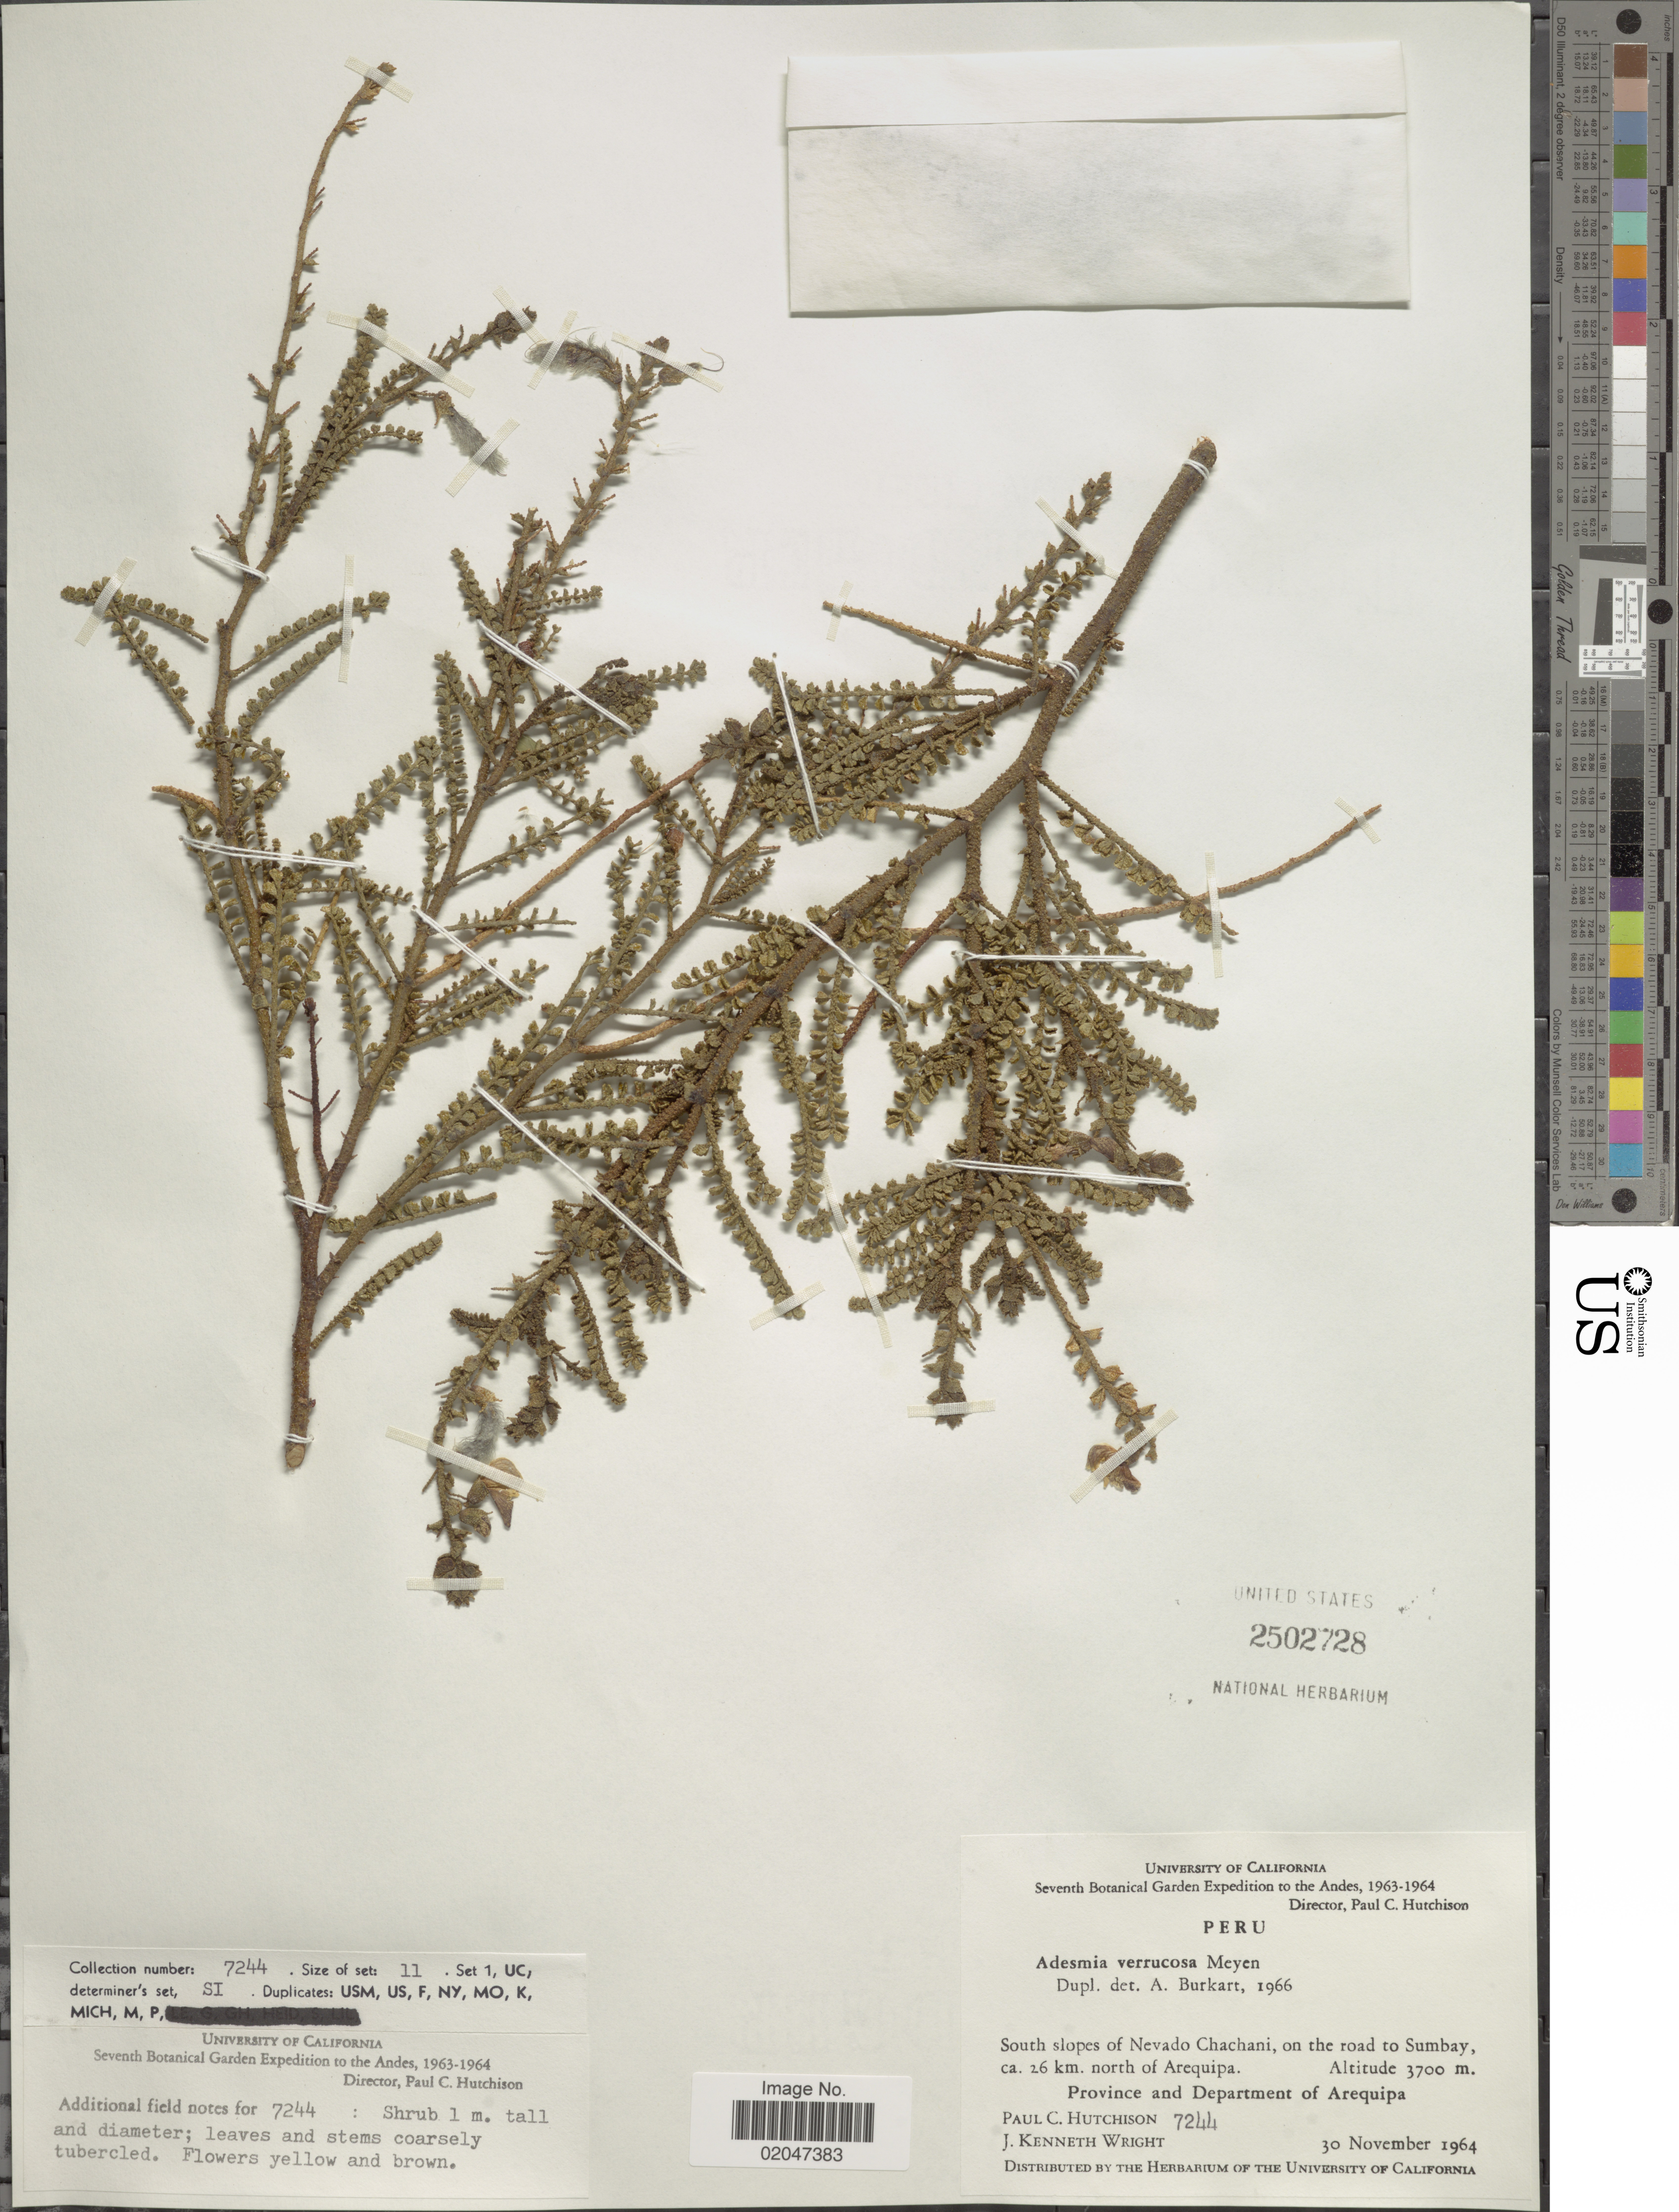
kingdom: Plantae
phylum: Tracheophyta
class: Magnoliopsida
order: Fabales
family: Fabaceae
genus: Adesmia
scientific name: Adesmia verrucosa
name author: Meyen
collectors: P. C. Hutchison & J. K. Wright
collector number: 7244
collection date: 1964-11-30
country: Peru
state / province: Arequipa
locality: South slopes of Nevado Chachani, on the road to Sumbay, ca. 26 km. north of Arequipa. Province and Departament of Arequipa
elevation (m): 3700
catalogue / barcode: US 2502728